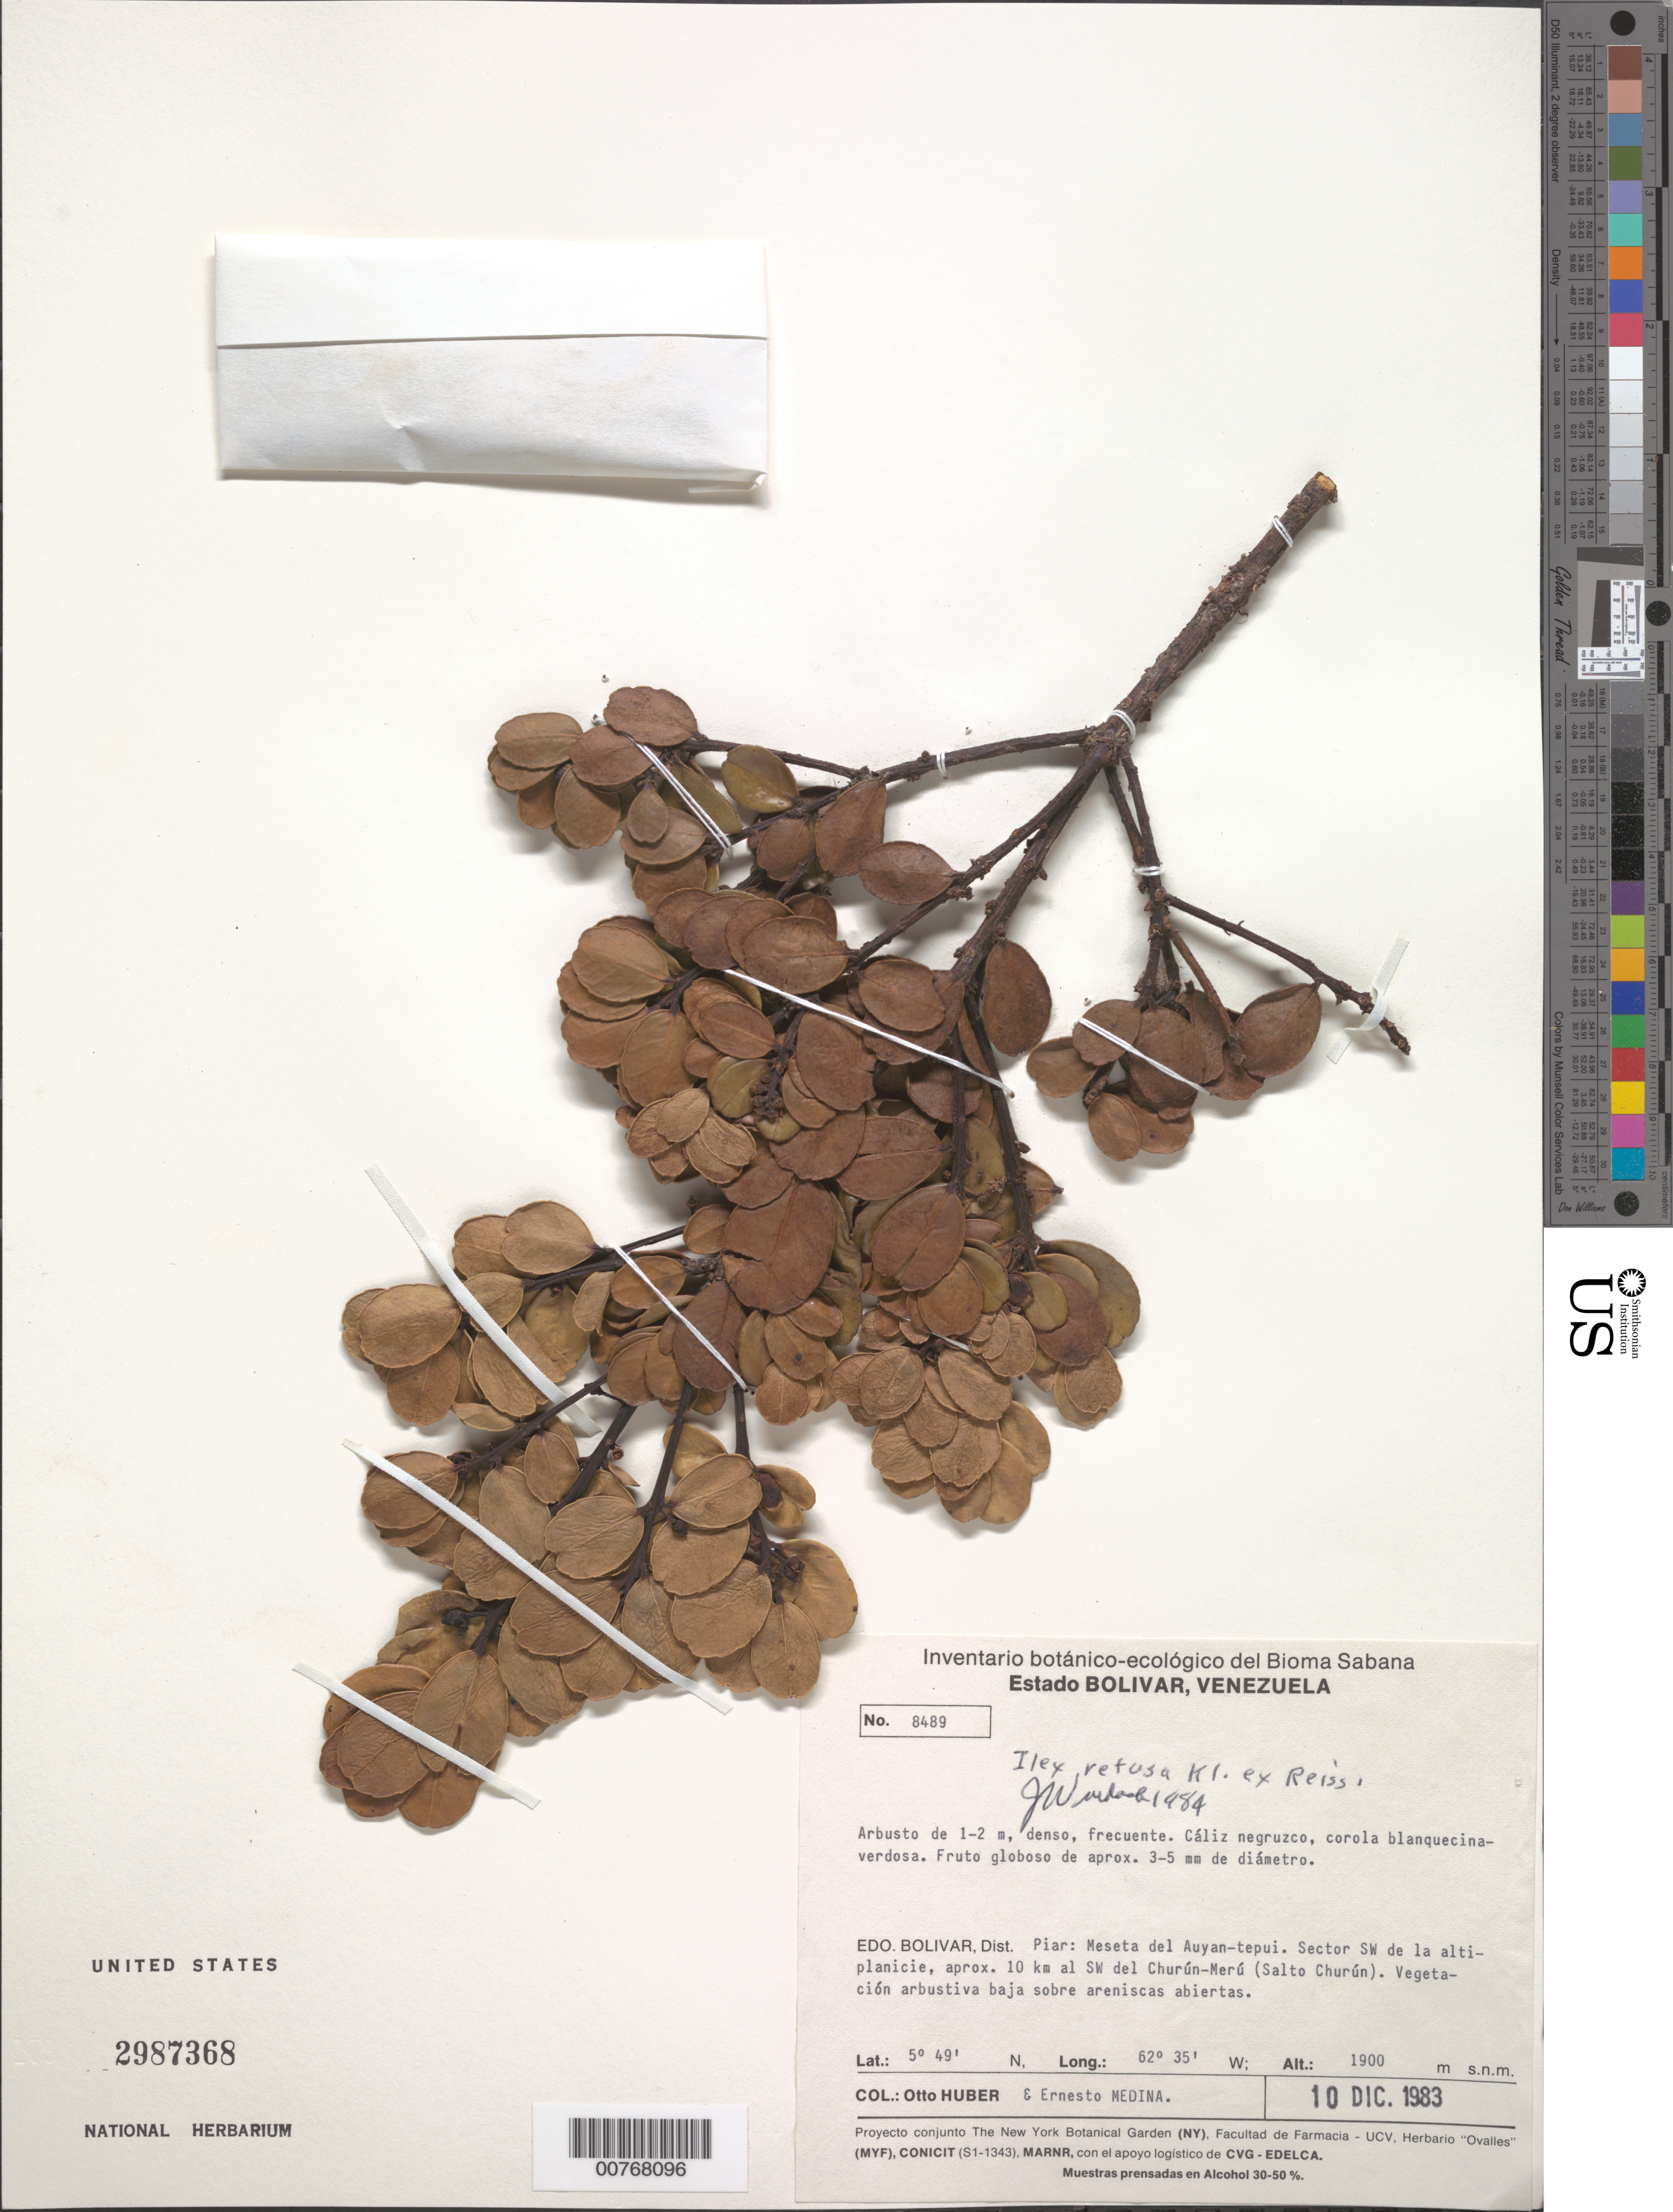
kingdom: Plantae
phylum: Tracheophyta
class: Magnoliopsida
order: Aquifoliales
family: Aquifoliaceae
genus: Ilex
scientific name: Ilex retusa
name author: Klotzsch ex Reissek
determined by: Wurdack, John J., (US), US (UNITED STATES)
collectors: O. Huber & E. Medina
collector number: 8489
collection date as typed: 10-Dec-83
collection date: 1983-12-10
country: Venezuela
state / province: Bolívar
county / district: Piar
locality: Auyan-tepuí, sect. SW, 10 km SW del Churún-merú (Salto Churún)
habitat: Low shrublike vegetation on open sand (vegetación arbustiva baja sobre areniscas abiertas)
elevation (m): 1900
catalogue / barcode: US 2987368